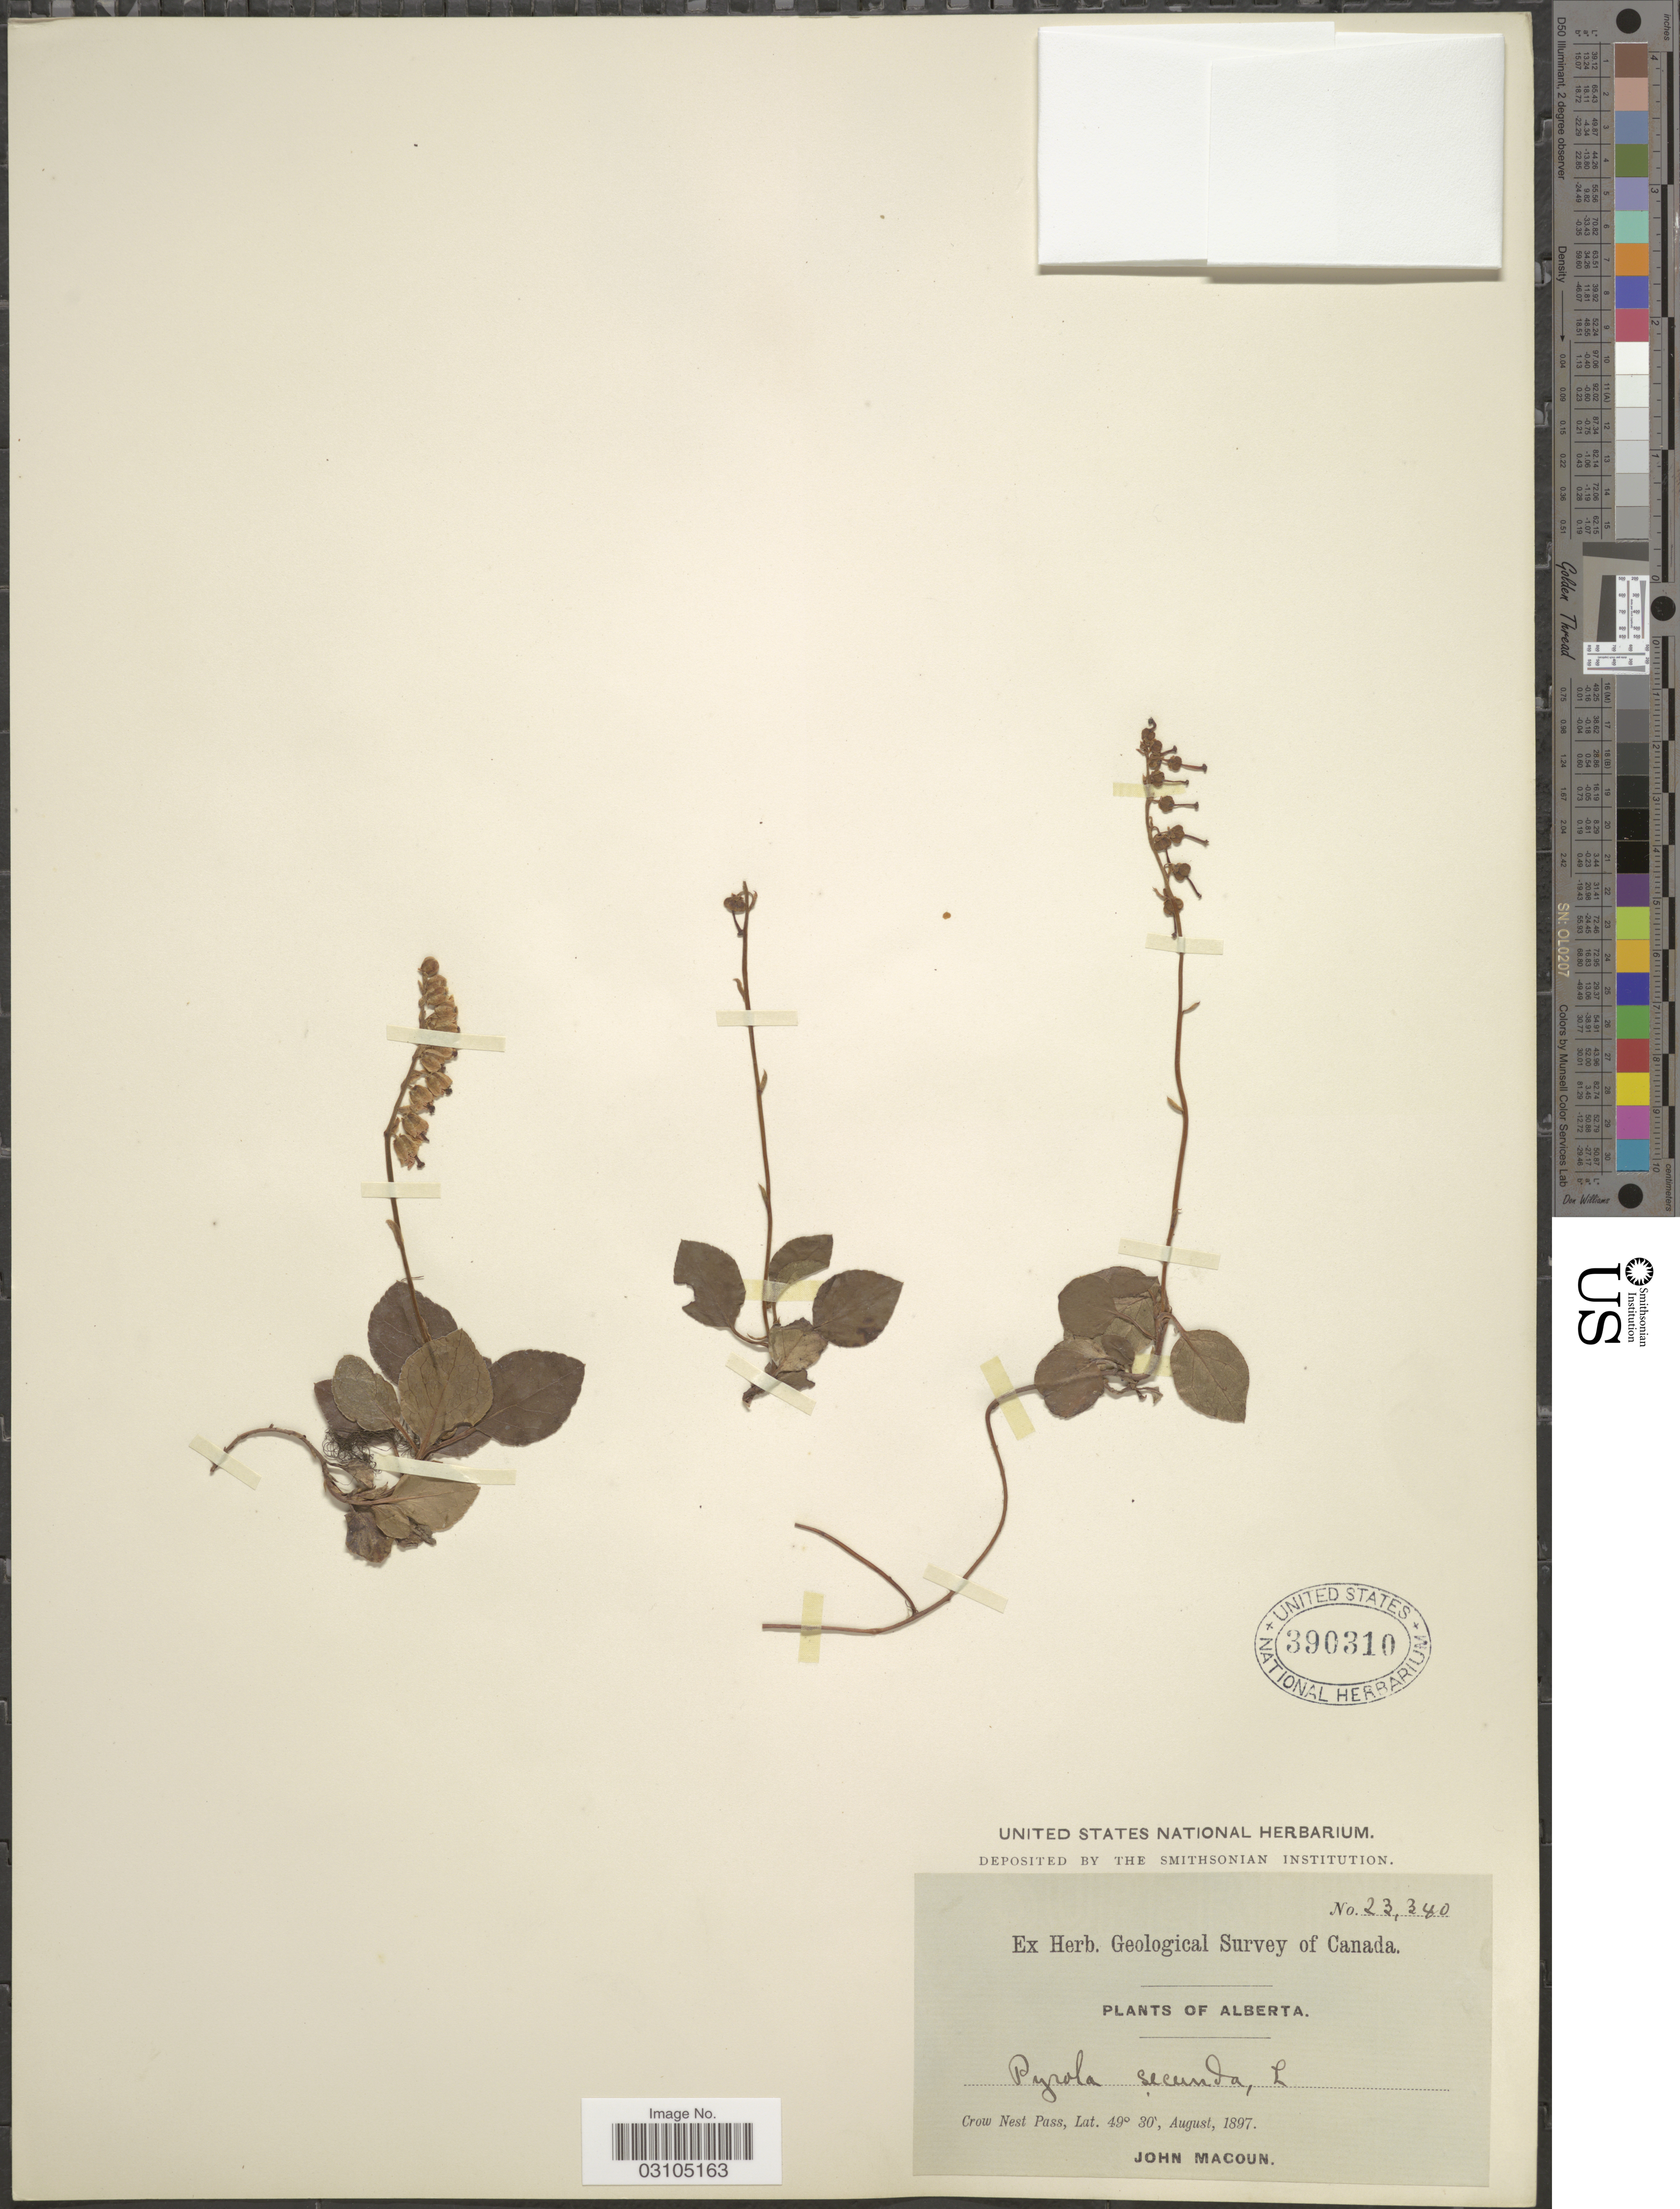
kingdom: Plantae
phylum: Tracheophyta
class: Magnoliopsida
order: Ericales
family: Ericaceae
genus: Orthilia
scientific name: Orthilia secunda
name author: (L.) House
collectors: J. Macoun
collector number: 23340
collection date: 1897-08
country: Canada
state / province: Alberta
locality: Crow Nest Pass.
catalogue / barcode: US 390310